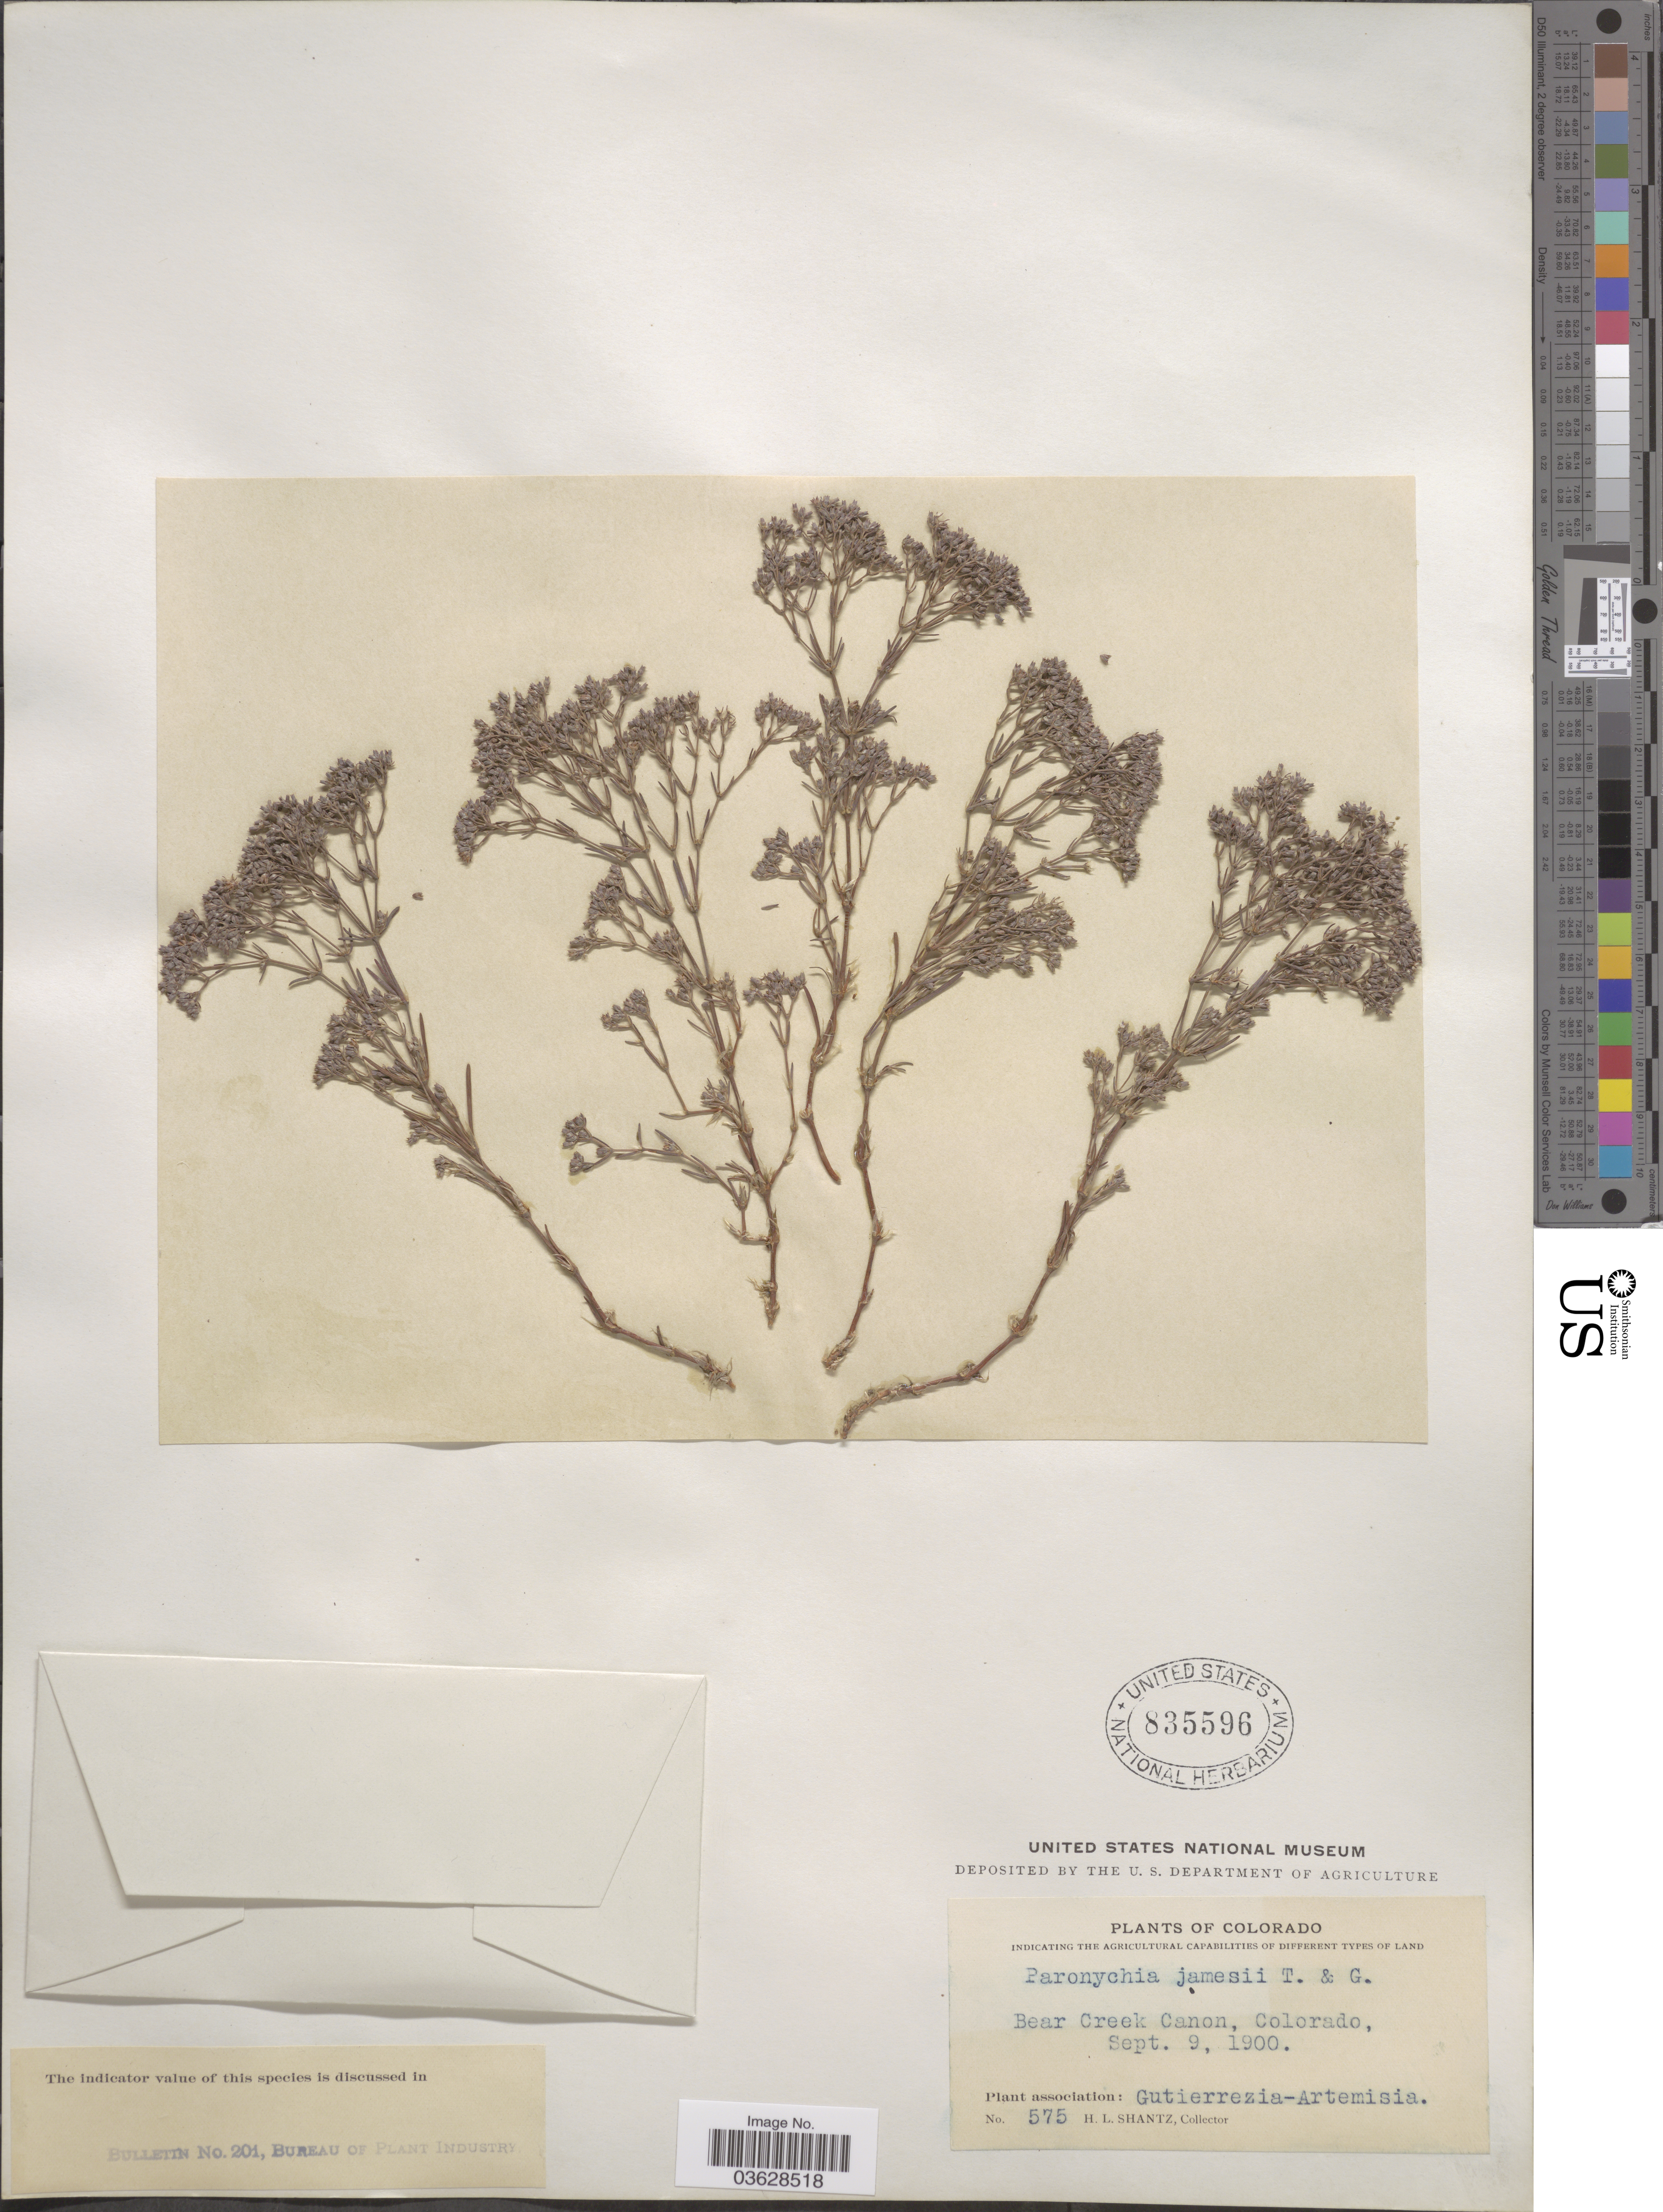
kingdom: Plantae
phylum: Tracheophyta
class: Magnoliopsida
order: Caryophyllales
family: Caryophyllaceae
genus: Paronychia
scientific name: Paronychia jamesii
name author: Torr. & A. Gray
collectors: H. Shantz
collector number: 575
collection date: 1900-09-09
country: United States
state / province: Colorado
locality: Bear Creek Canon.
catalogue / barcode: US 835596